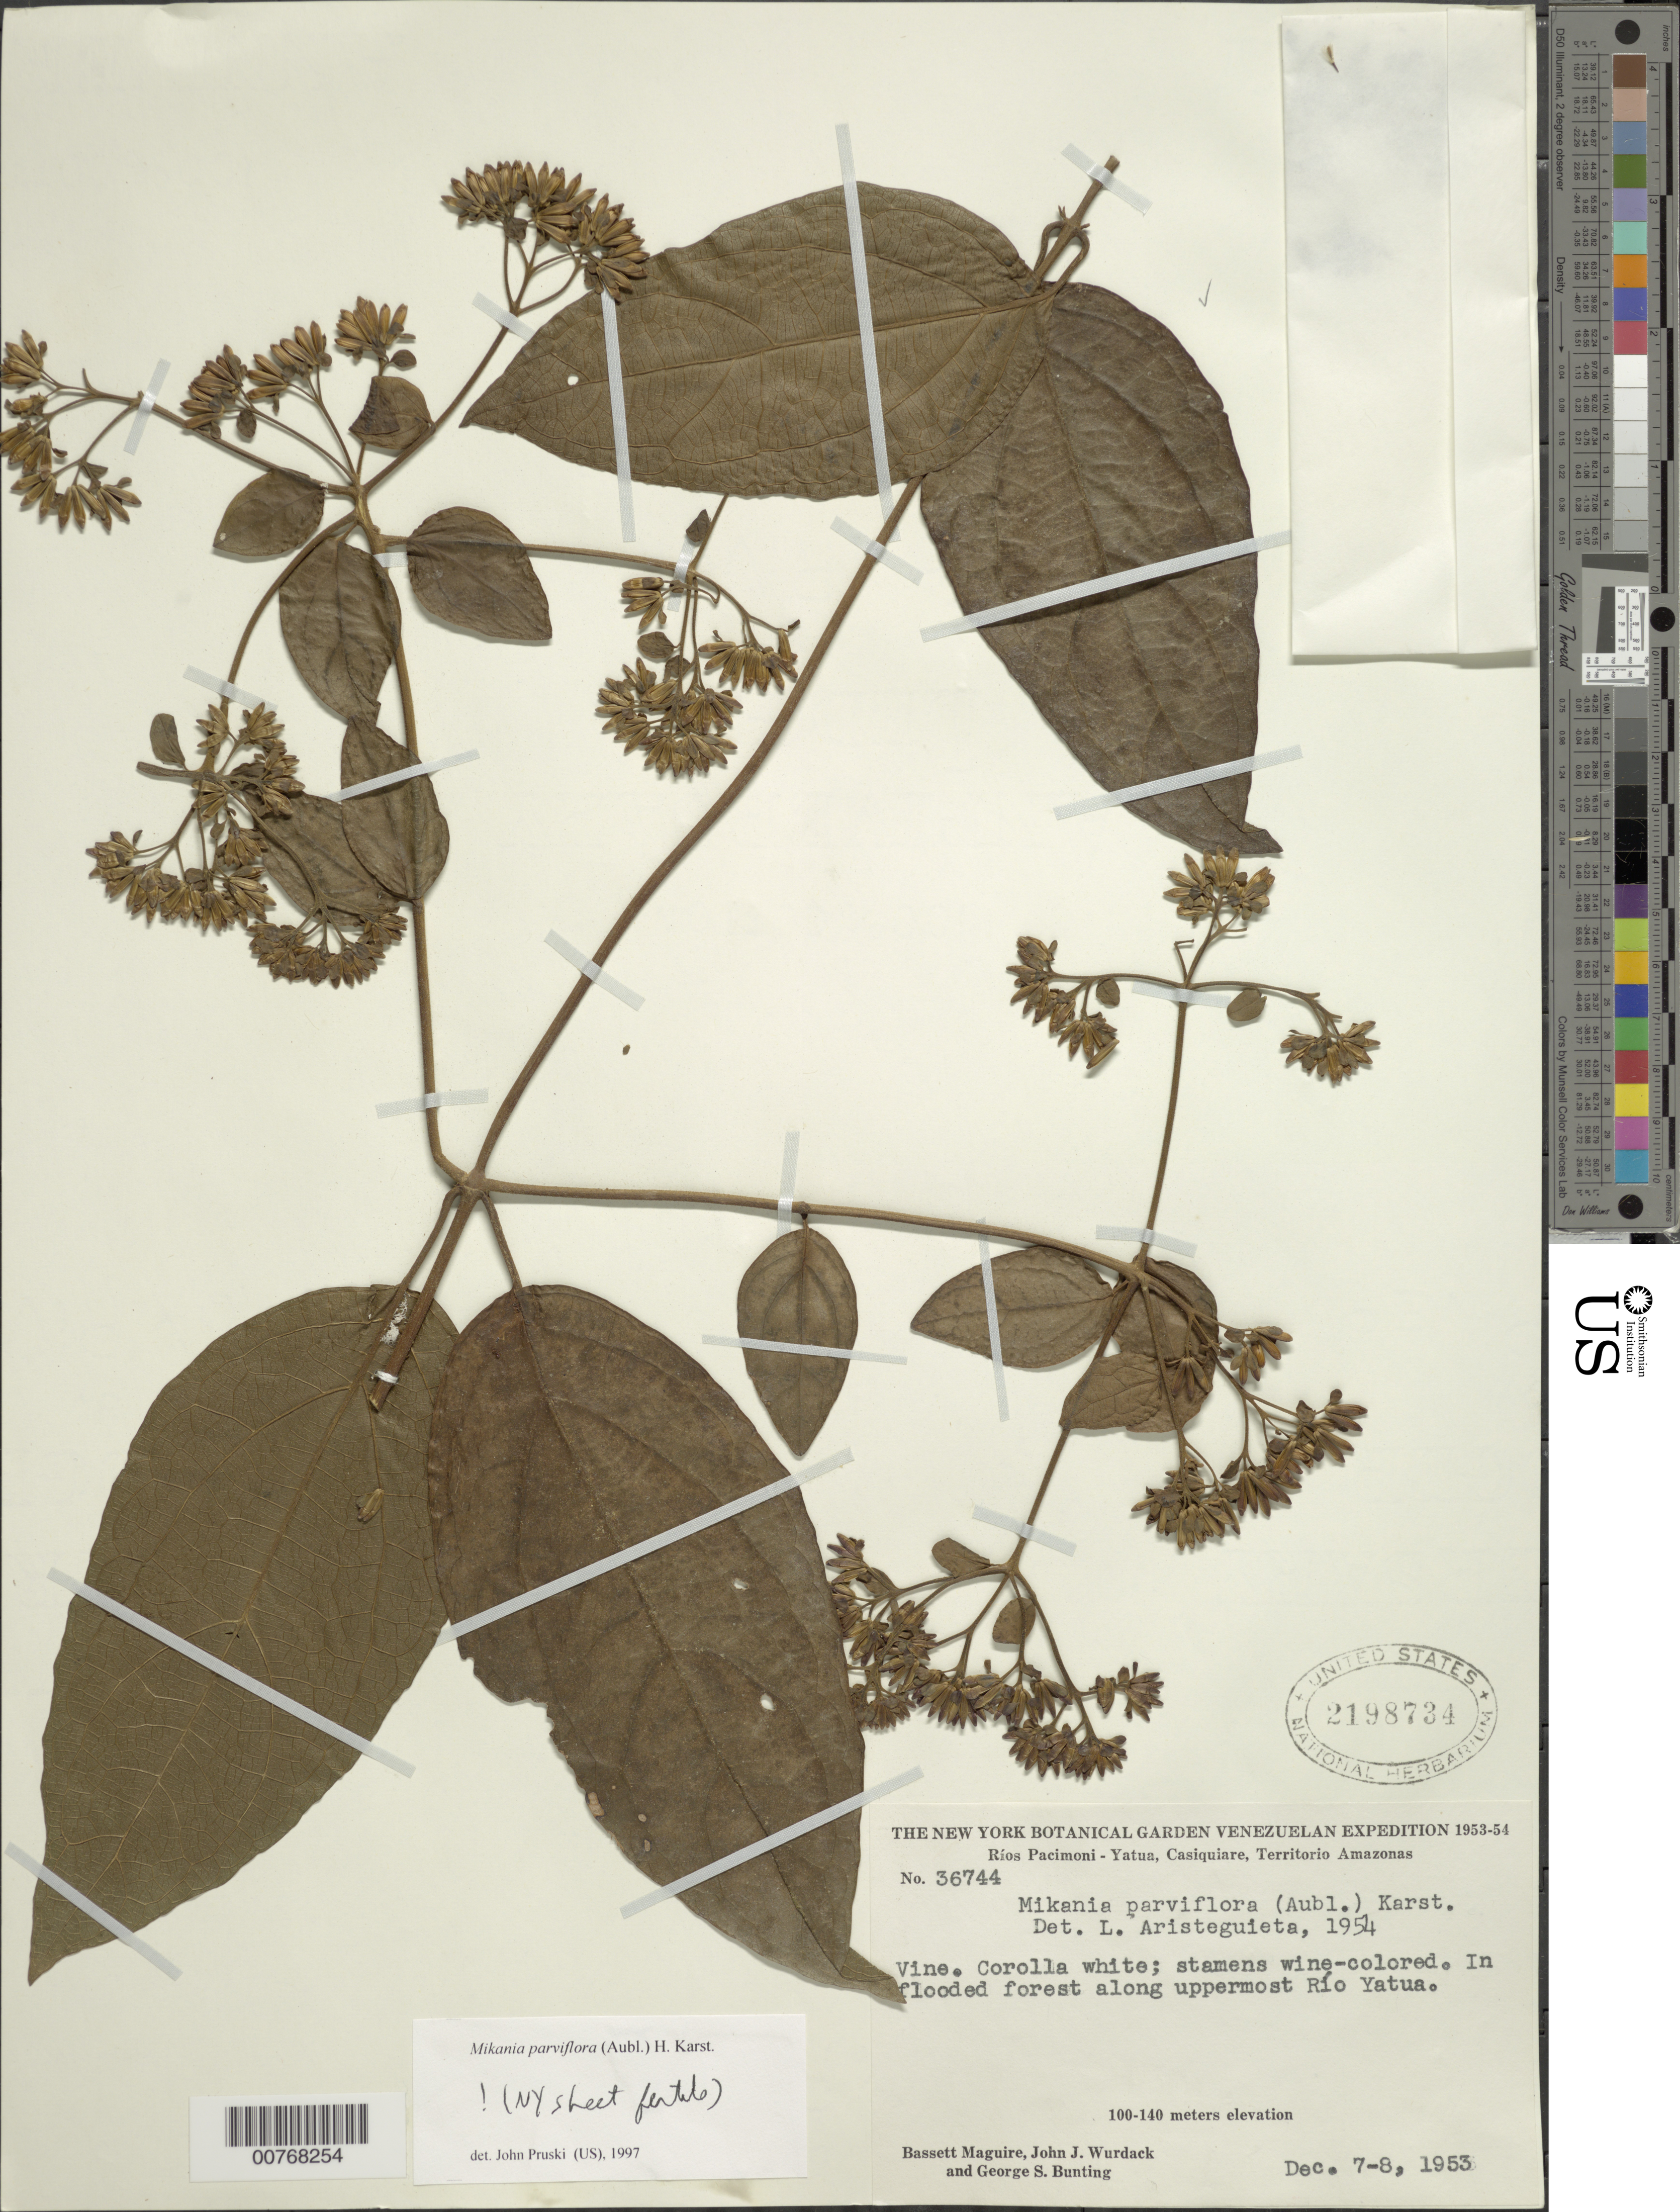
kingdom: Plantae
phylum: Tracheophyta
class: Magnoliopsida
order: Asterales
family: Asteraceae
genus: Mikania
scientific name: Mikania parviflora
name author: (Aubl.) Karst.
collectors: B. Maguire, J. J. Wurdack & G. S. Bunting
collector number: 36744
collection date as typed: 7-Dec-53 to 8-Dec-53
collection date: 1953-12-07/1953-12-08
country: Venezuela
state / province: Amazonas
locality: Ríos Pacimoni - Yatua, Casiquiare, uppermost Río Yatua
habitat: Flooded forest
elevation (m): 100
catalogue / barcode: US 2198734